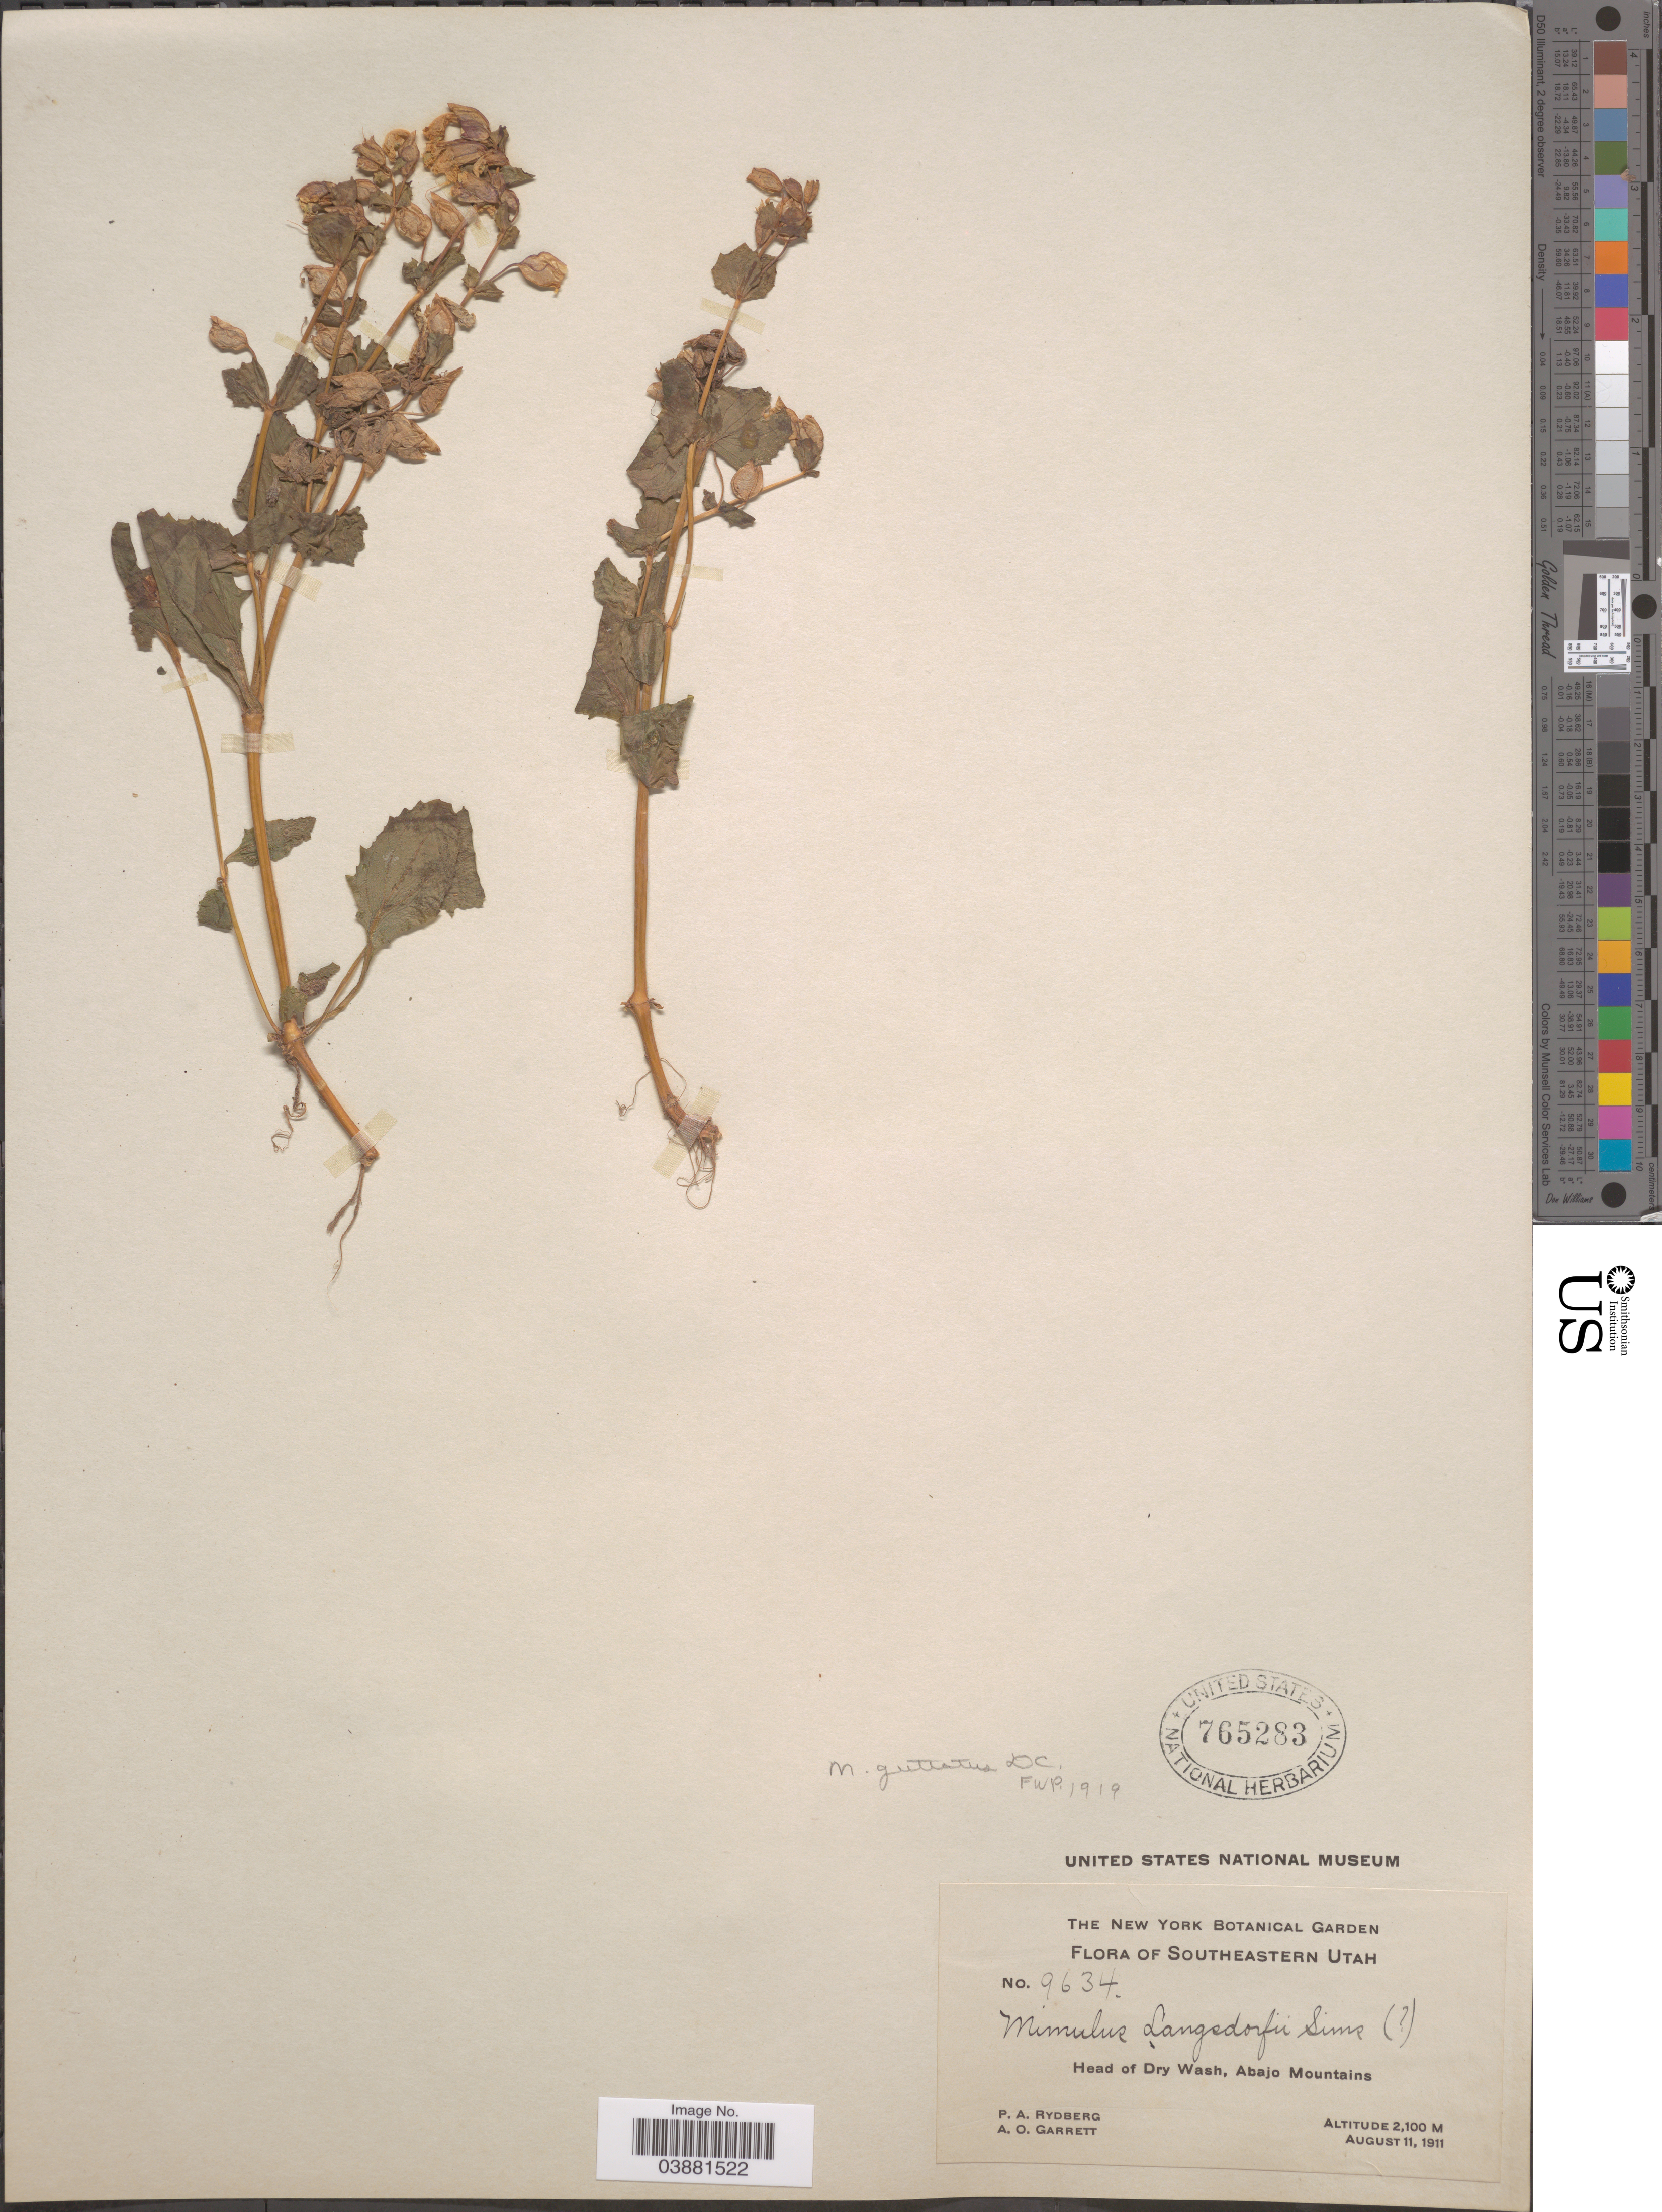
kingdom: Plantae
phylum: Tracheophyta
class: Magnoliopsida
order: Lamiales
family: Phrymaceae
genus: Mimulus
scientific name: Mimulus guttatus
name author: DC.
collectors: P. A. Rydberg & A. O. Garrett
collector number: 9634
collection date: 1911-08-11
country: United States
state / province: Utah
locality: Southeastern Utah. Head of Dry Wash, Abajo Mountains.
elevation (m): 2100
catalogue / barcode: US 765283